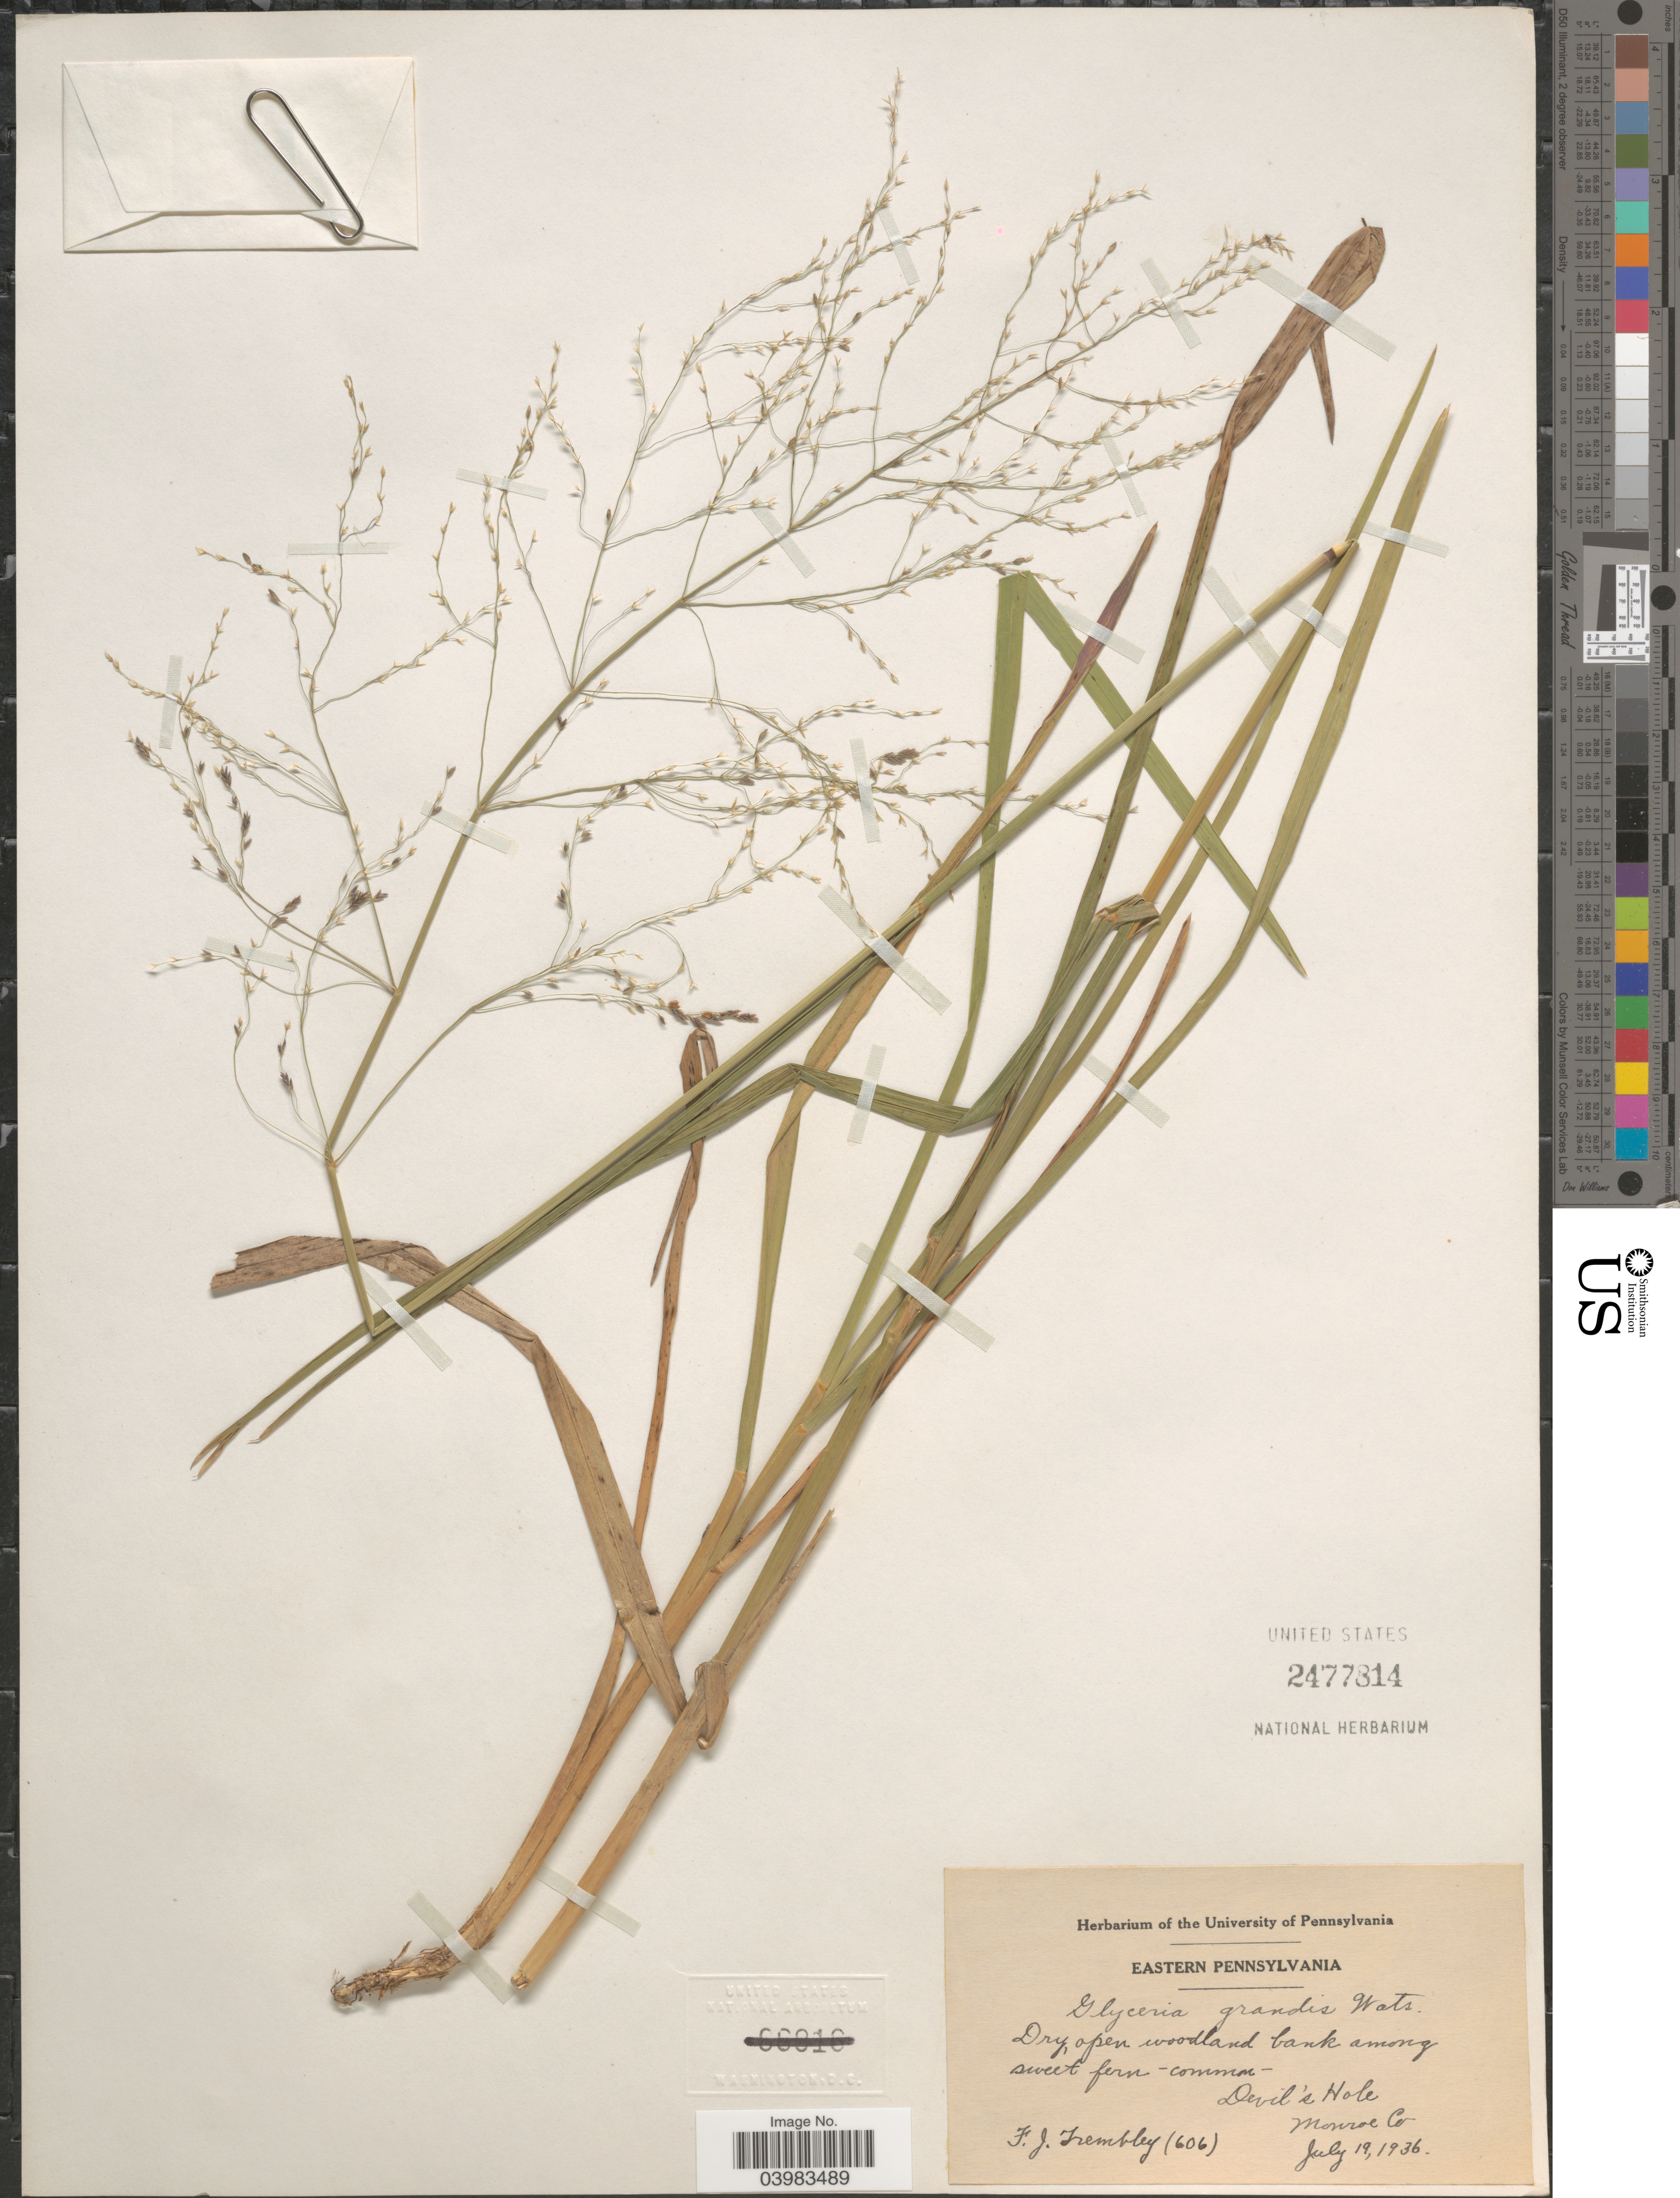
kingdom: Plantae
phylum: Tracheophyta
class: Liliopsida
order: Poales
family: Poaceae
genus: Glyceria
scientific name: Glyceria grandis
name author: S. Watson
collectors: F. Trembley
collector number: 606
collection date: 1936-07-19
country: United States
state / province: Pennsylvania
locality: Eastern Pennsylvania. Dry, open woodland bank among sweet fern. Devil's Hole. Monroe Co.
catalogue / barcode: US 2477814